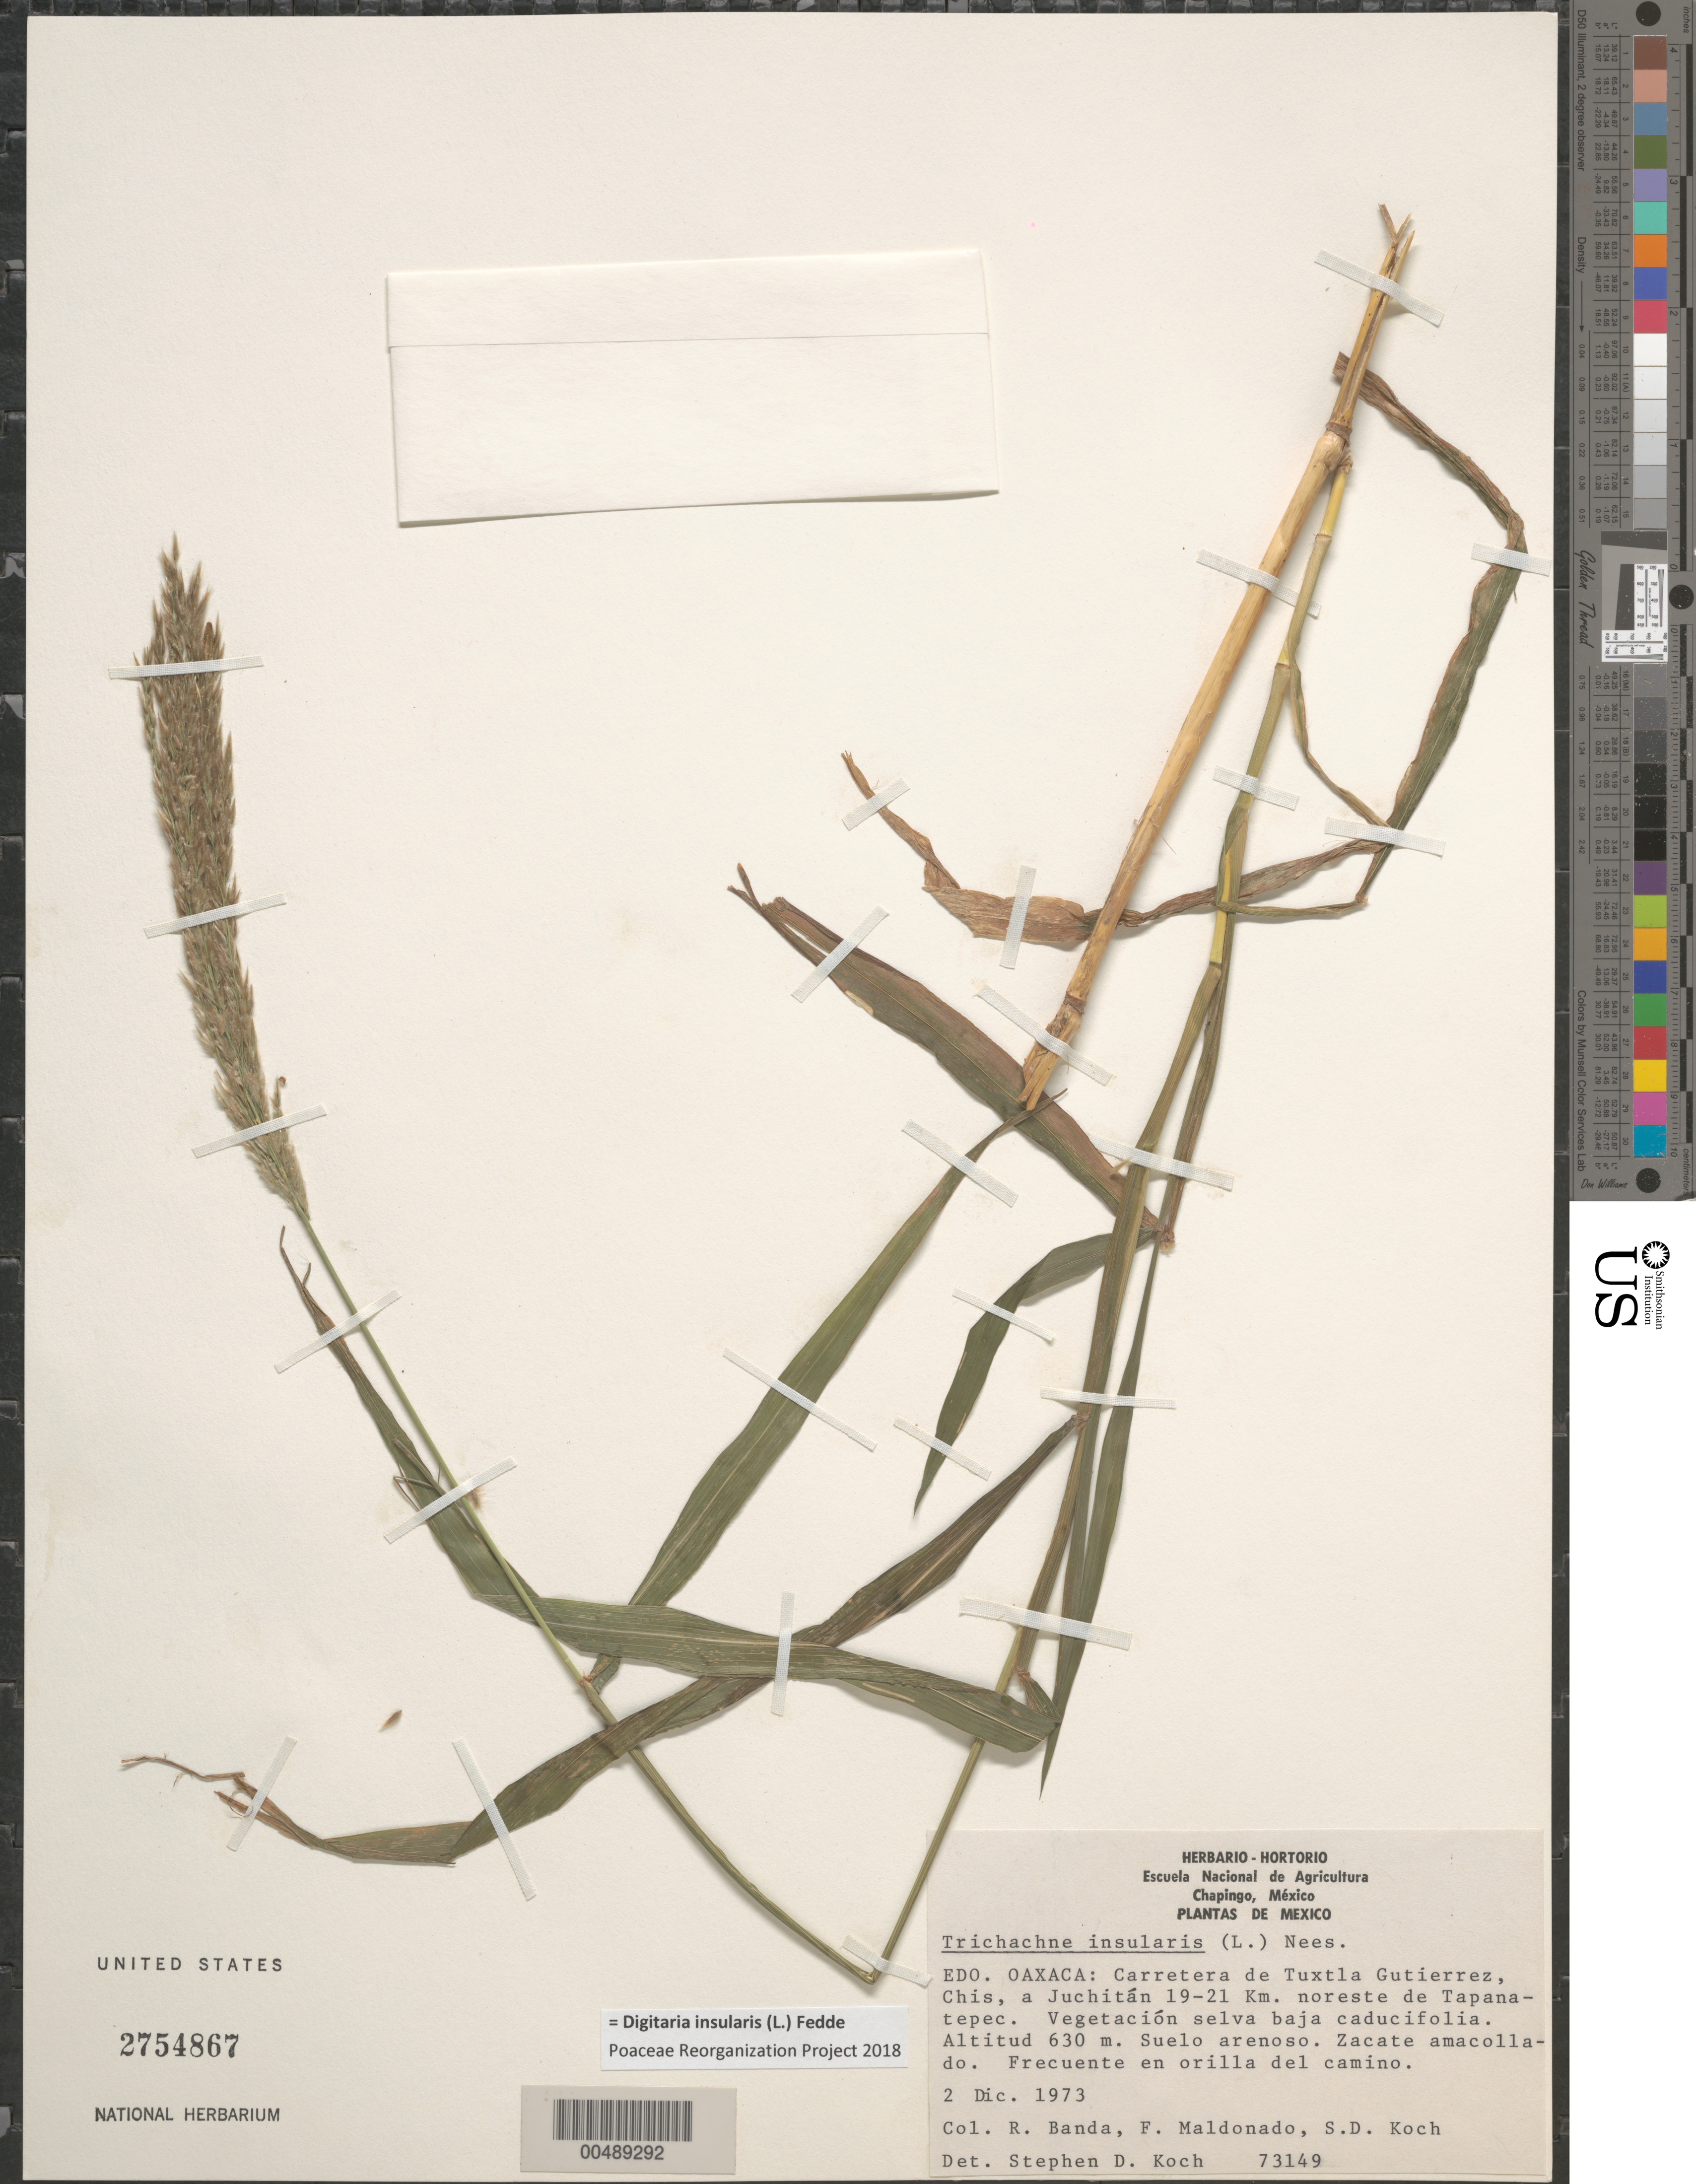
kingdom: Plantae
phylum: Tracheophyta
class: Liliopsida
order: Poales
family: Poaceae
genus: Digitaria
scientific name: Digitaria insularis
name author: (L.) Fedde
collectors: R. Banda, F. Maldonado & S. D. Koch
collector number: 73149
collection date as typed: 2 Dec 1973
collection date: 1973-12-02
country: Mexico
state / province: Oaxaca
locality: Carretera de Tuxtla Gutierrez, Chis.; a Juchitán 19-21 km NE de Tapanatepec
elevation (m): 630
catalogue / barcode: US 2754867